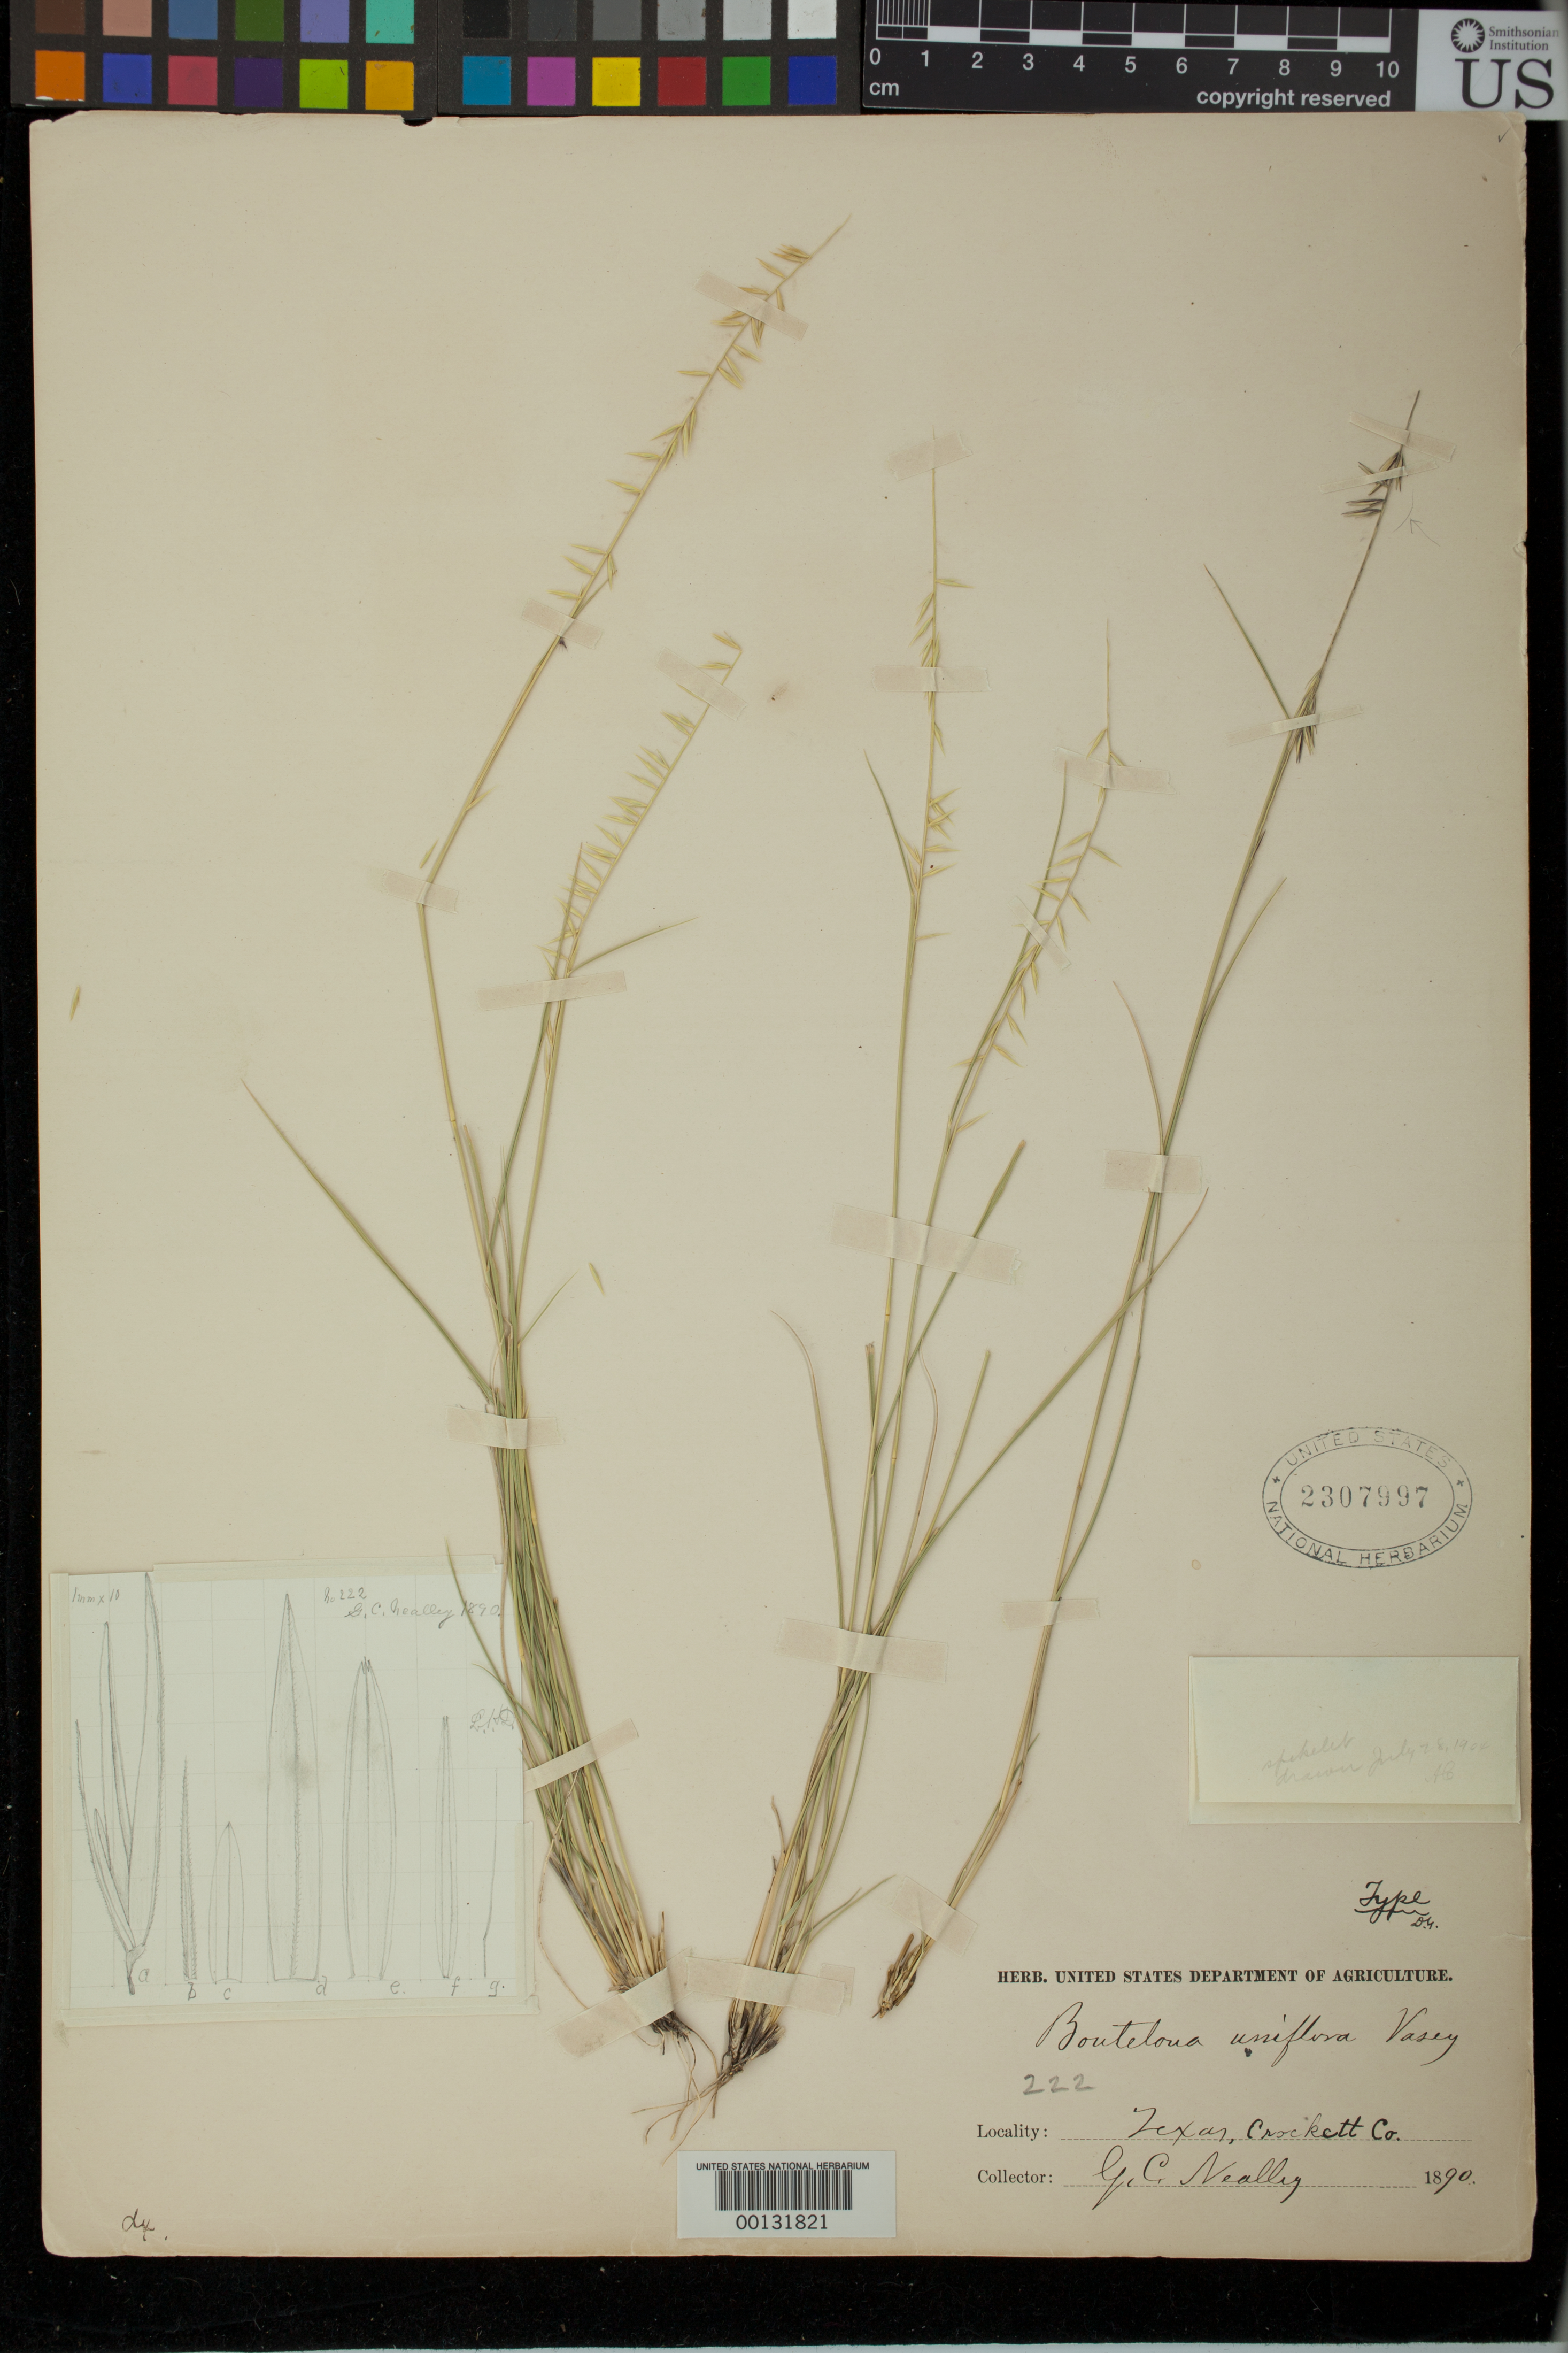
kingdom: Plantae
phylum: Tracheophyta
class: Liliopsida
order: Poales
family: Poaceae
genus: Bouteloua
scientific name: Bouteloua uniflora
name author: Vasey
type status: Holotype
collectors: G. C. Nealley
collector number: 222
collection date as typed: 1890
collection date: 1890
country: United States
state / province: Texas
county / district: Crockett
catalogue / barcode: US 2307997